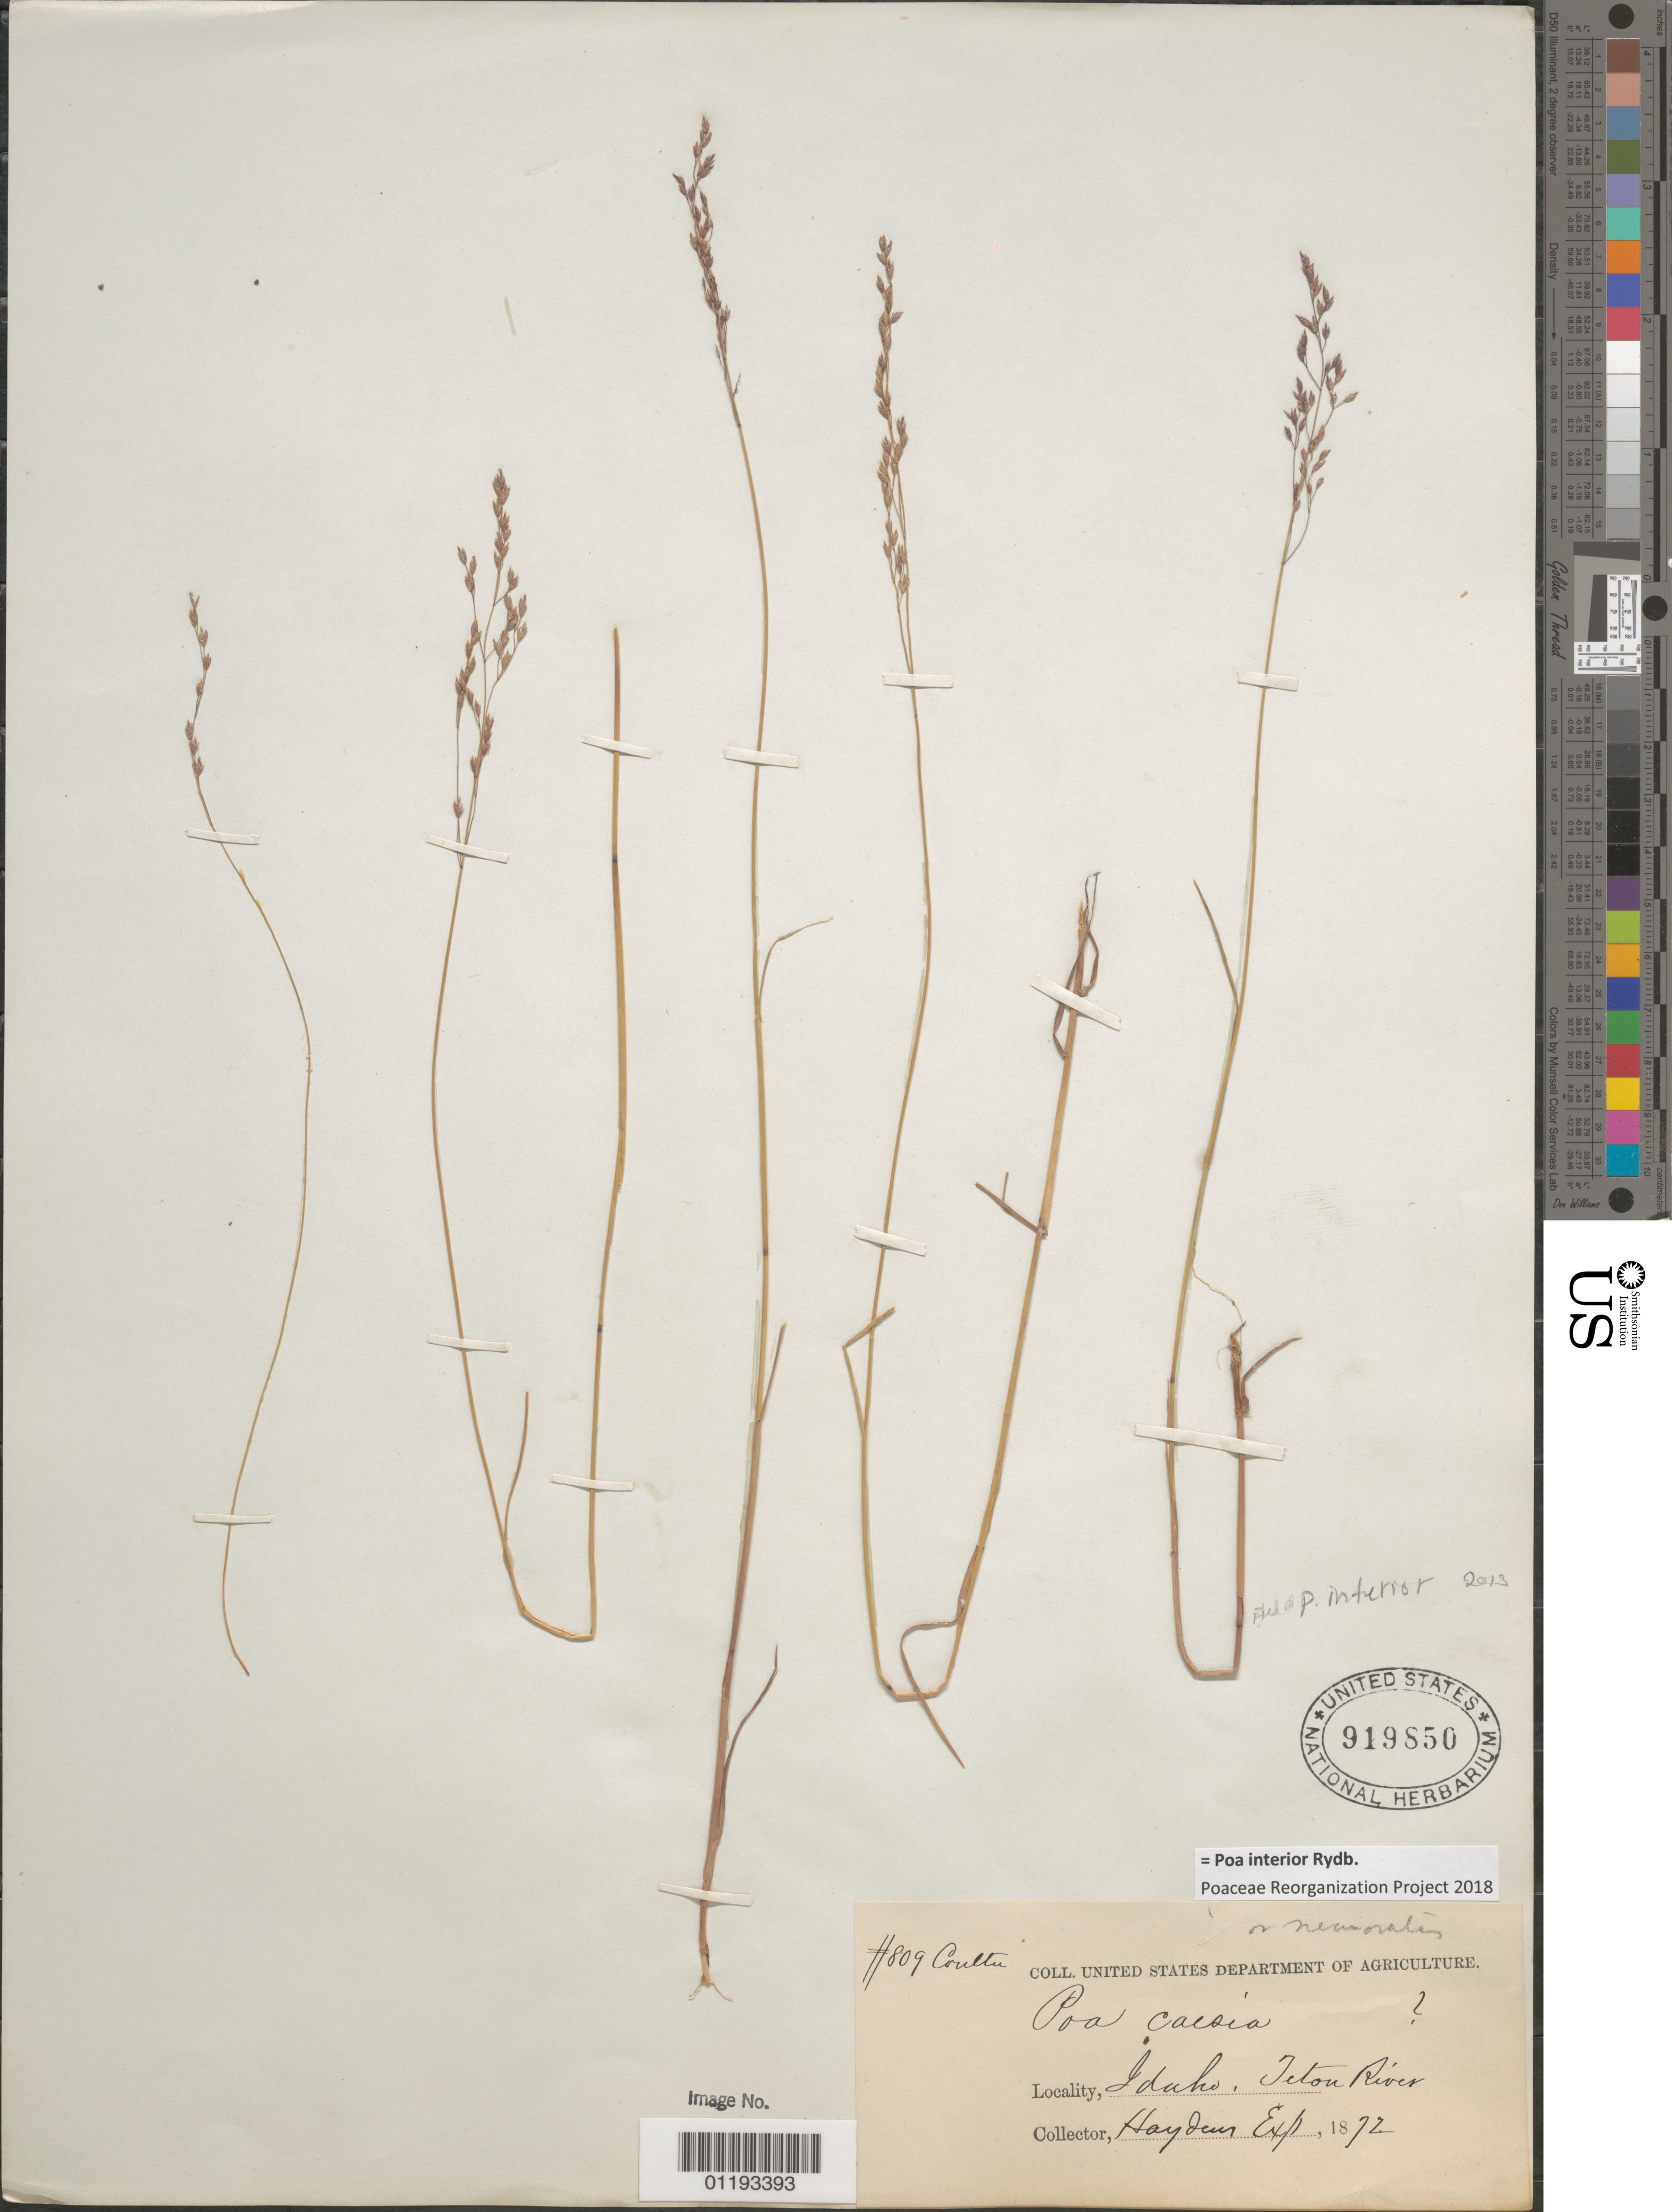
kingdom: Plantae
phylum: Tracheophyta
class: Liliopsida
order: Poales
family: Poaceae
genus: Poa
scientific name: Poa interior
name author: Rydb.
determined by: Poaceae Reorganization Project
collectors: Hayden's Exped.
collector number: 809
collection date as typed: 1872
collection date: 1872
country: United States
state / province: Idaho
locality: Teton River.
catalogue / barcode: US 919850